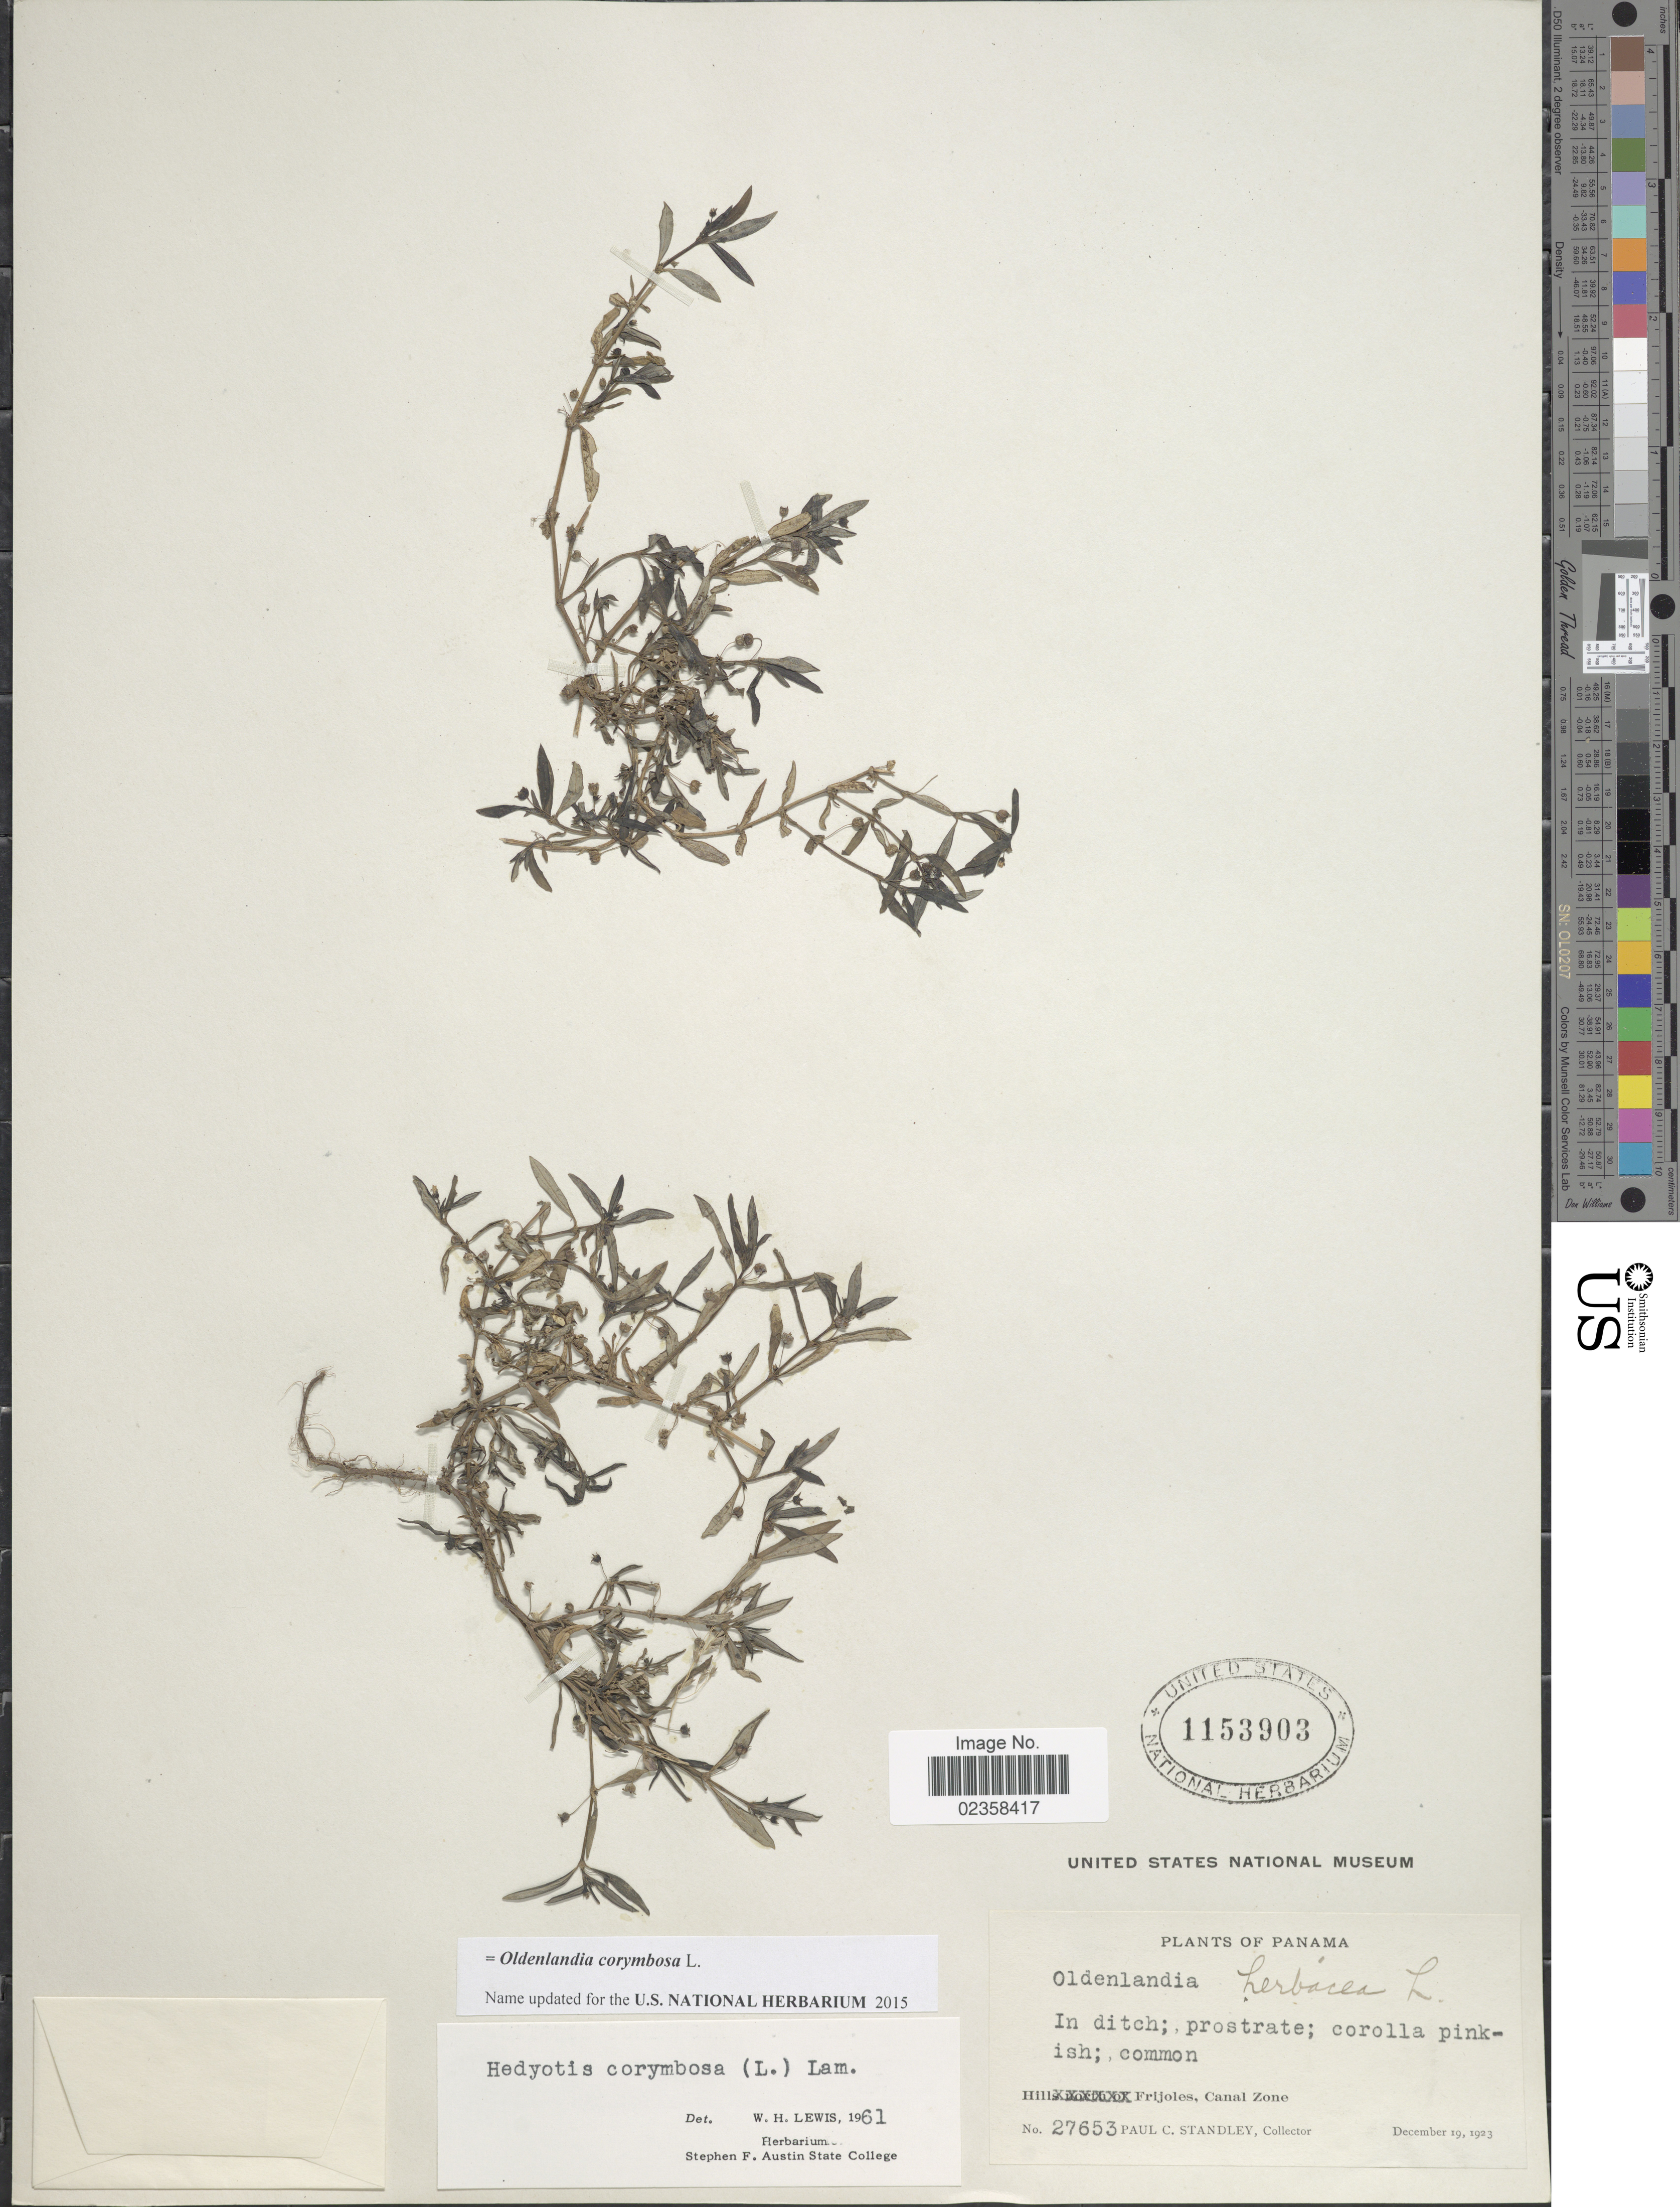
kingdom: Plantae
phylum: Tracheophyta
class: Magnoliopsida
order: Gentianales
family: Rubiaceae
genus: Oldenlandia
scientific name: Oldenlandia corymbosa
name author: L.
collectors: P. C. Standley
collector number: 27653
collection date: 1923-12-19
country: Panama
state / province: Colón / Panamá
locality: Hill Frijoles, Canal Zone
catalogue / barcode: US 1153903